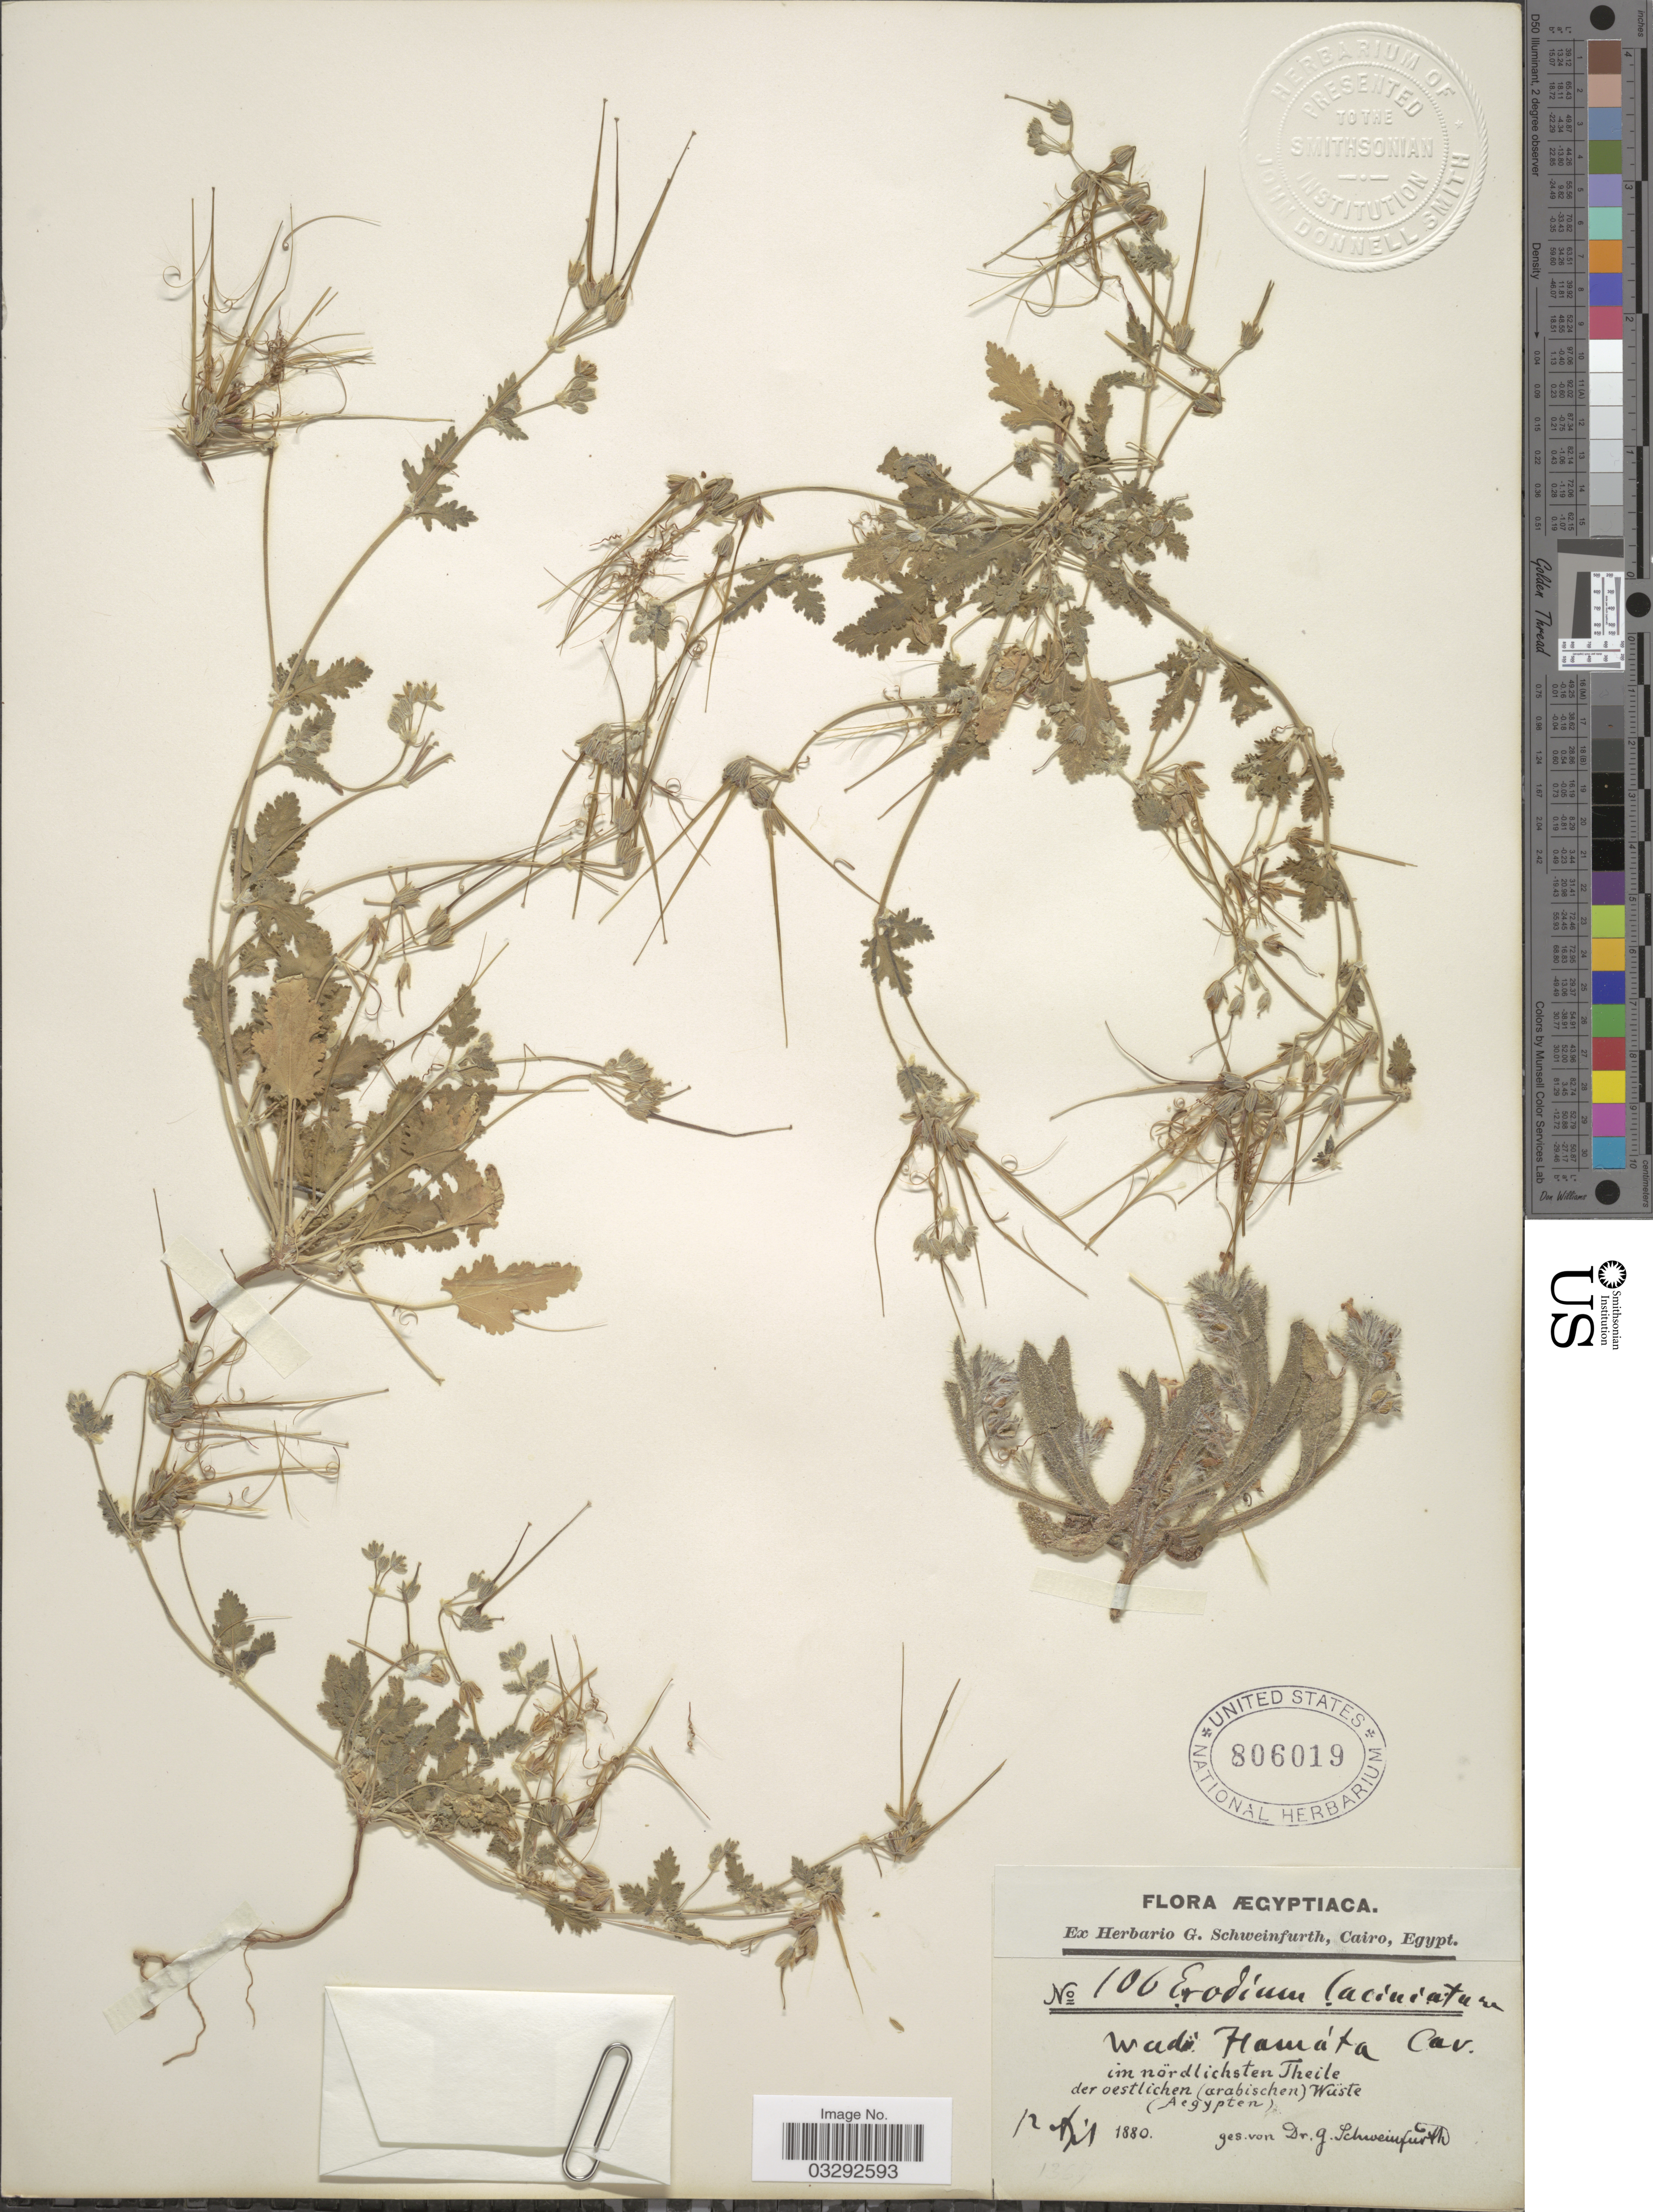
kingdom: Plantae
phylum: Tracheophyta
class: Magnoliopsida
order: Geraniales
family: Geraniaceae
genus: Erodium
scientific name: Erodium laciniatum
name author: (Cav.) Willd.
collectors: G. A. Schweinfurth (herbarium)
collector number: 106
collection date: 1880-04-12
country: Egypt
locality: Ægyptiaca, im nördlichsten Theile der oestlichen (arabischen) Wüste.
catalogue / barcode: US 806019